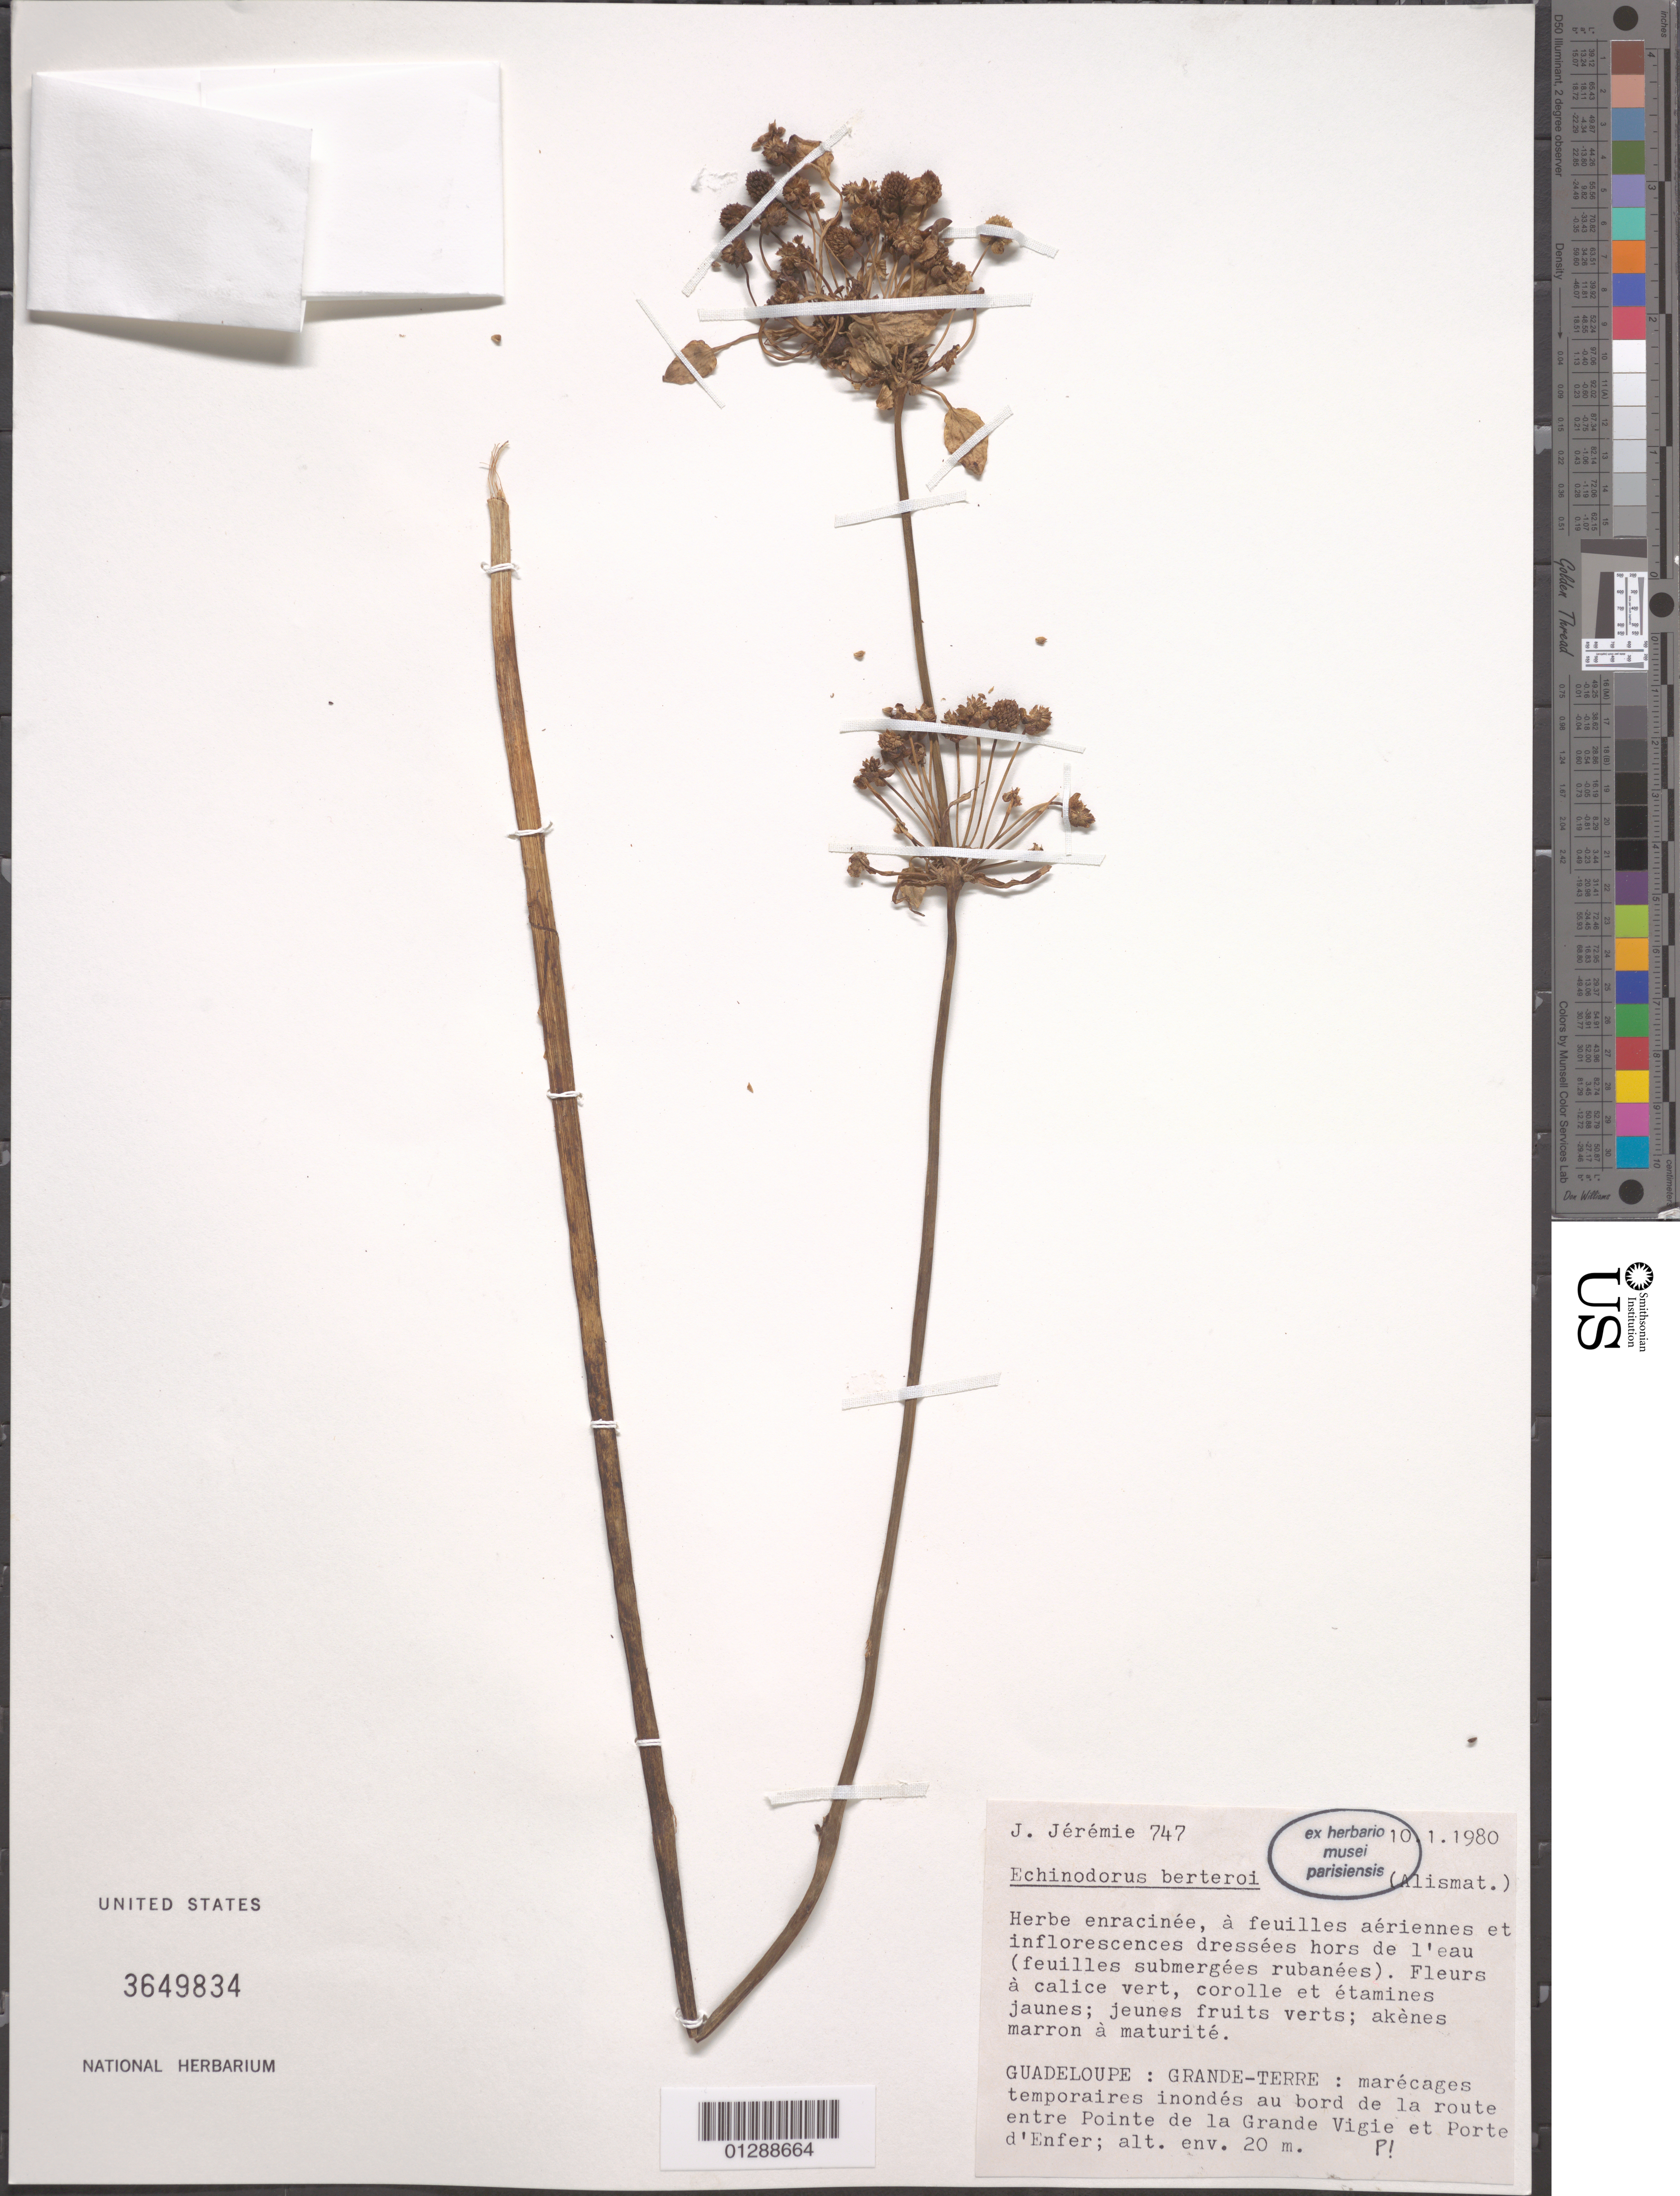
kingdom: Plantae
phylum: Tracheophyta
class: Liliopsida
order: Alismatales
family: Alismataceae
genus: Echinodorus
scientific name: Echinodorus berteroi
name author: (Spreng.) Fassett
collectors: J. Jérémie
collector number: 747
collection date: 1980-01-10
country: Guadeloupe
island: Grande-Terre I.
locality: Route entre Pointe de la Grande Vigie et Porte d'Enfer.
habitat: Marécages emporaires inondés au bord de la route.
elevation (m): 20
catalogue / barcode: US 3649834